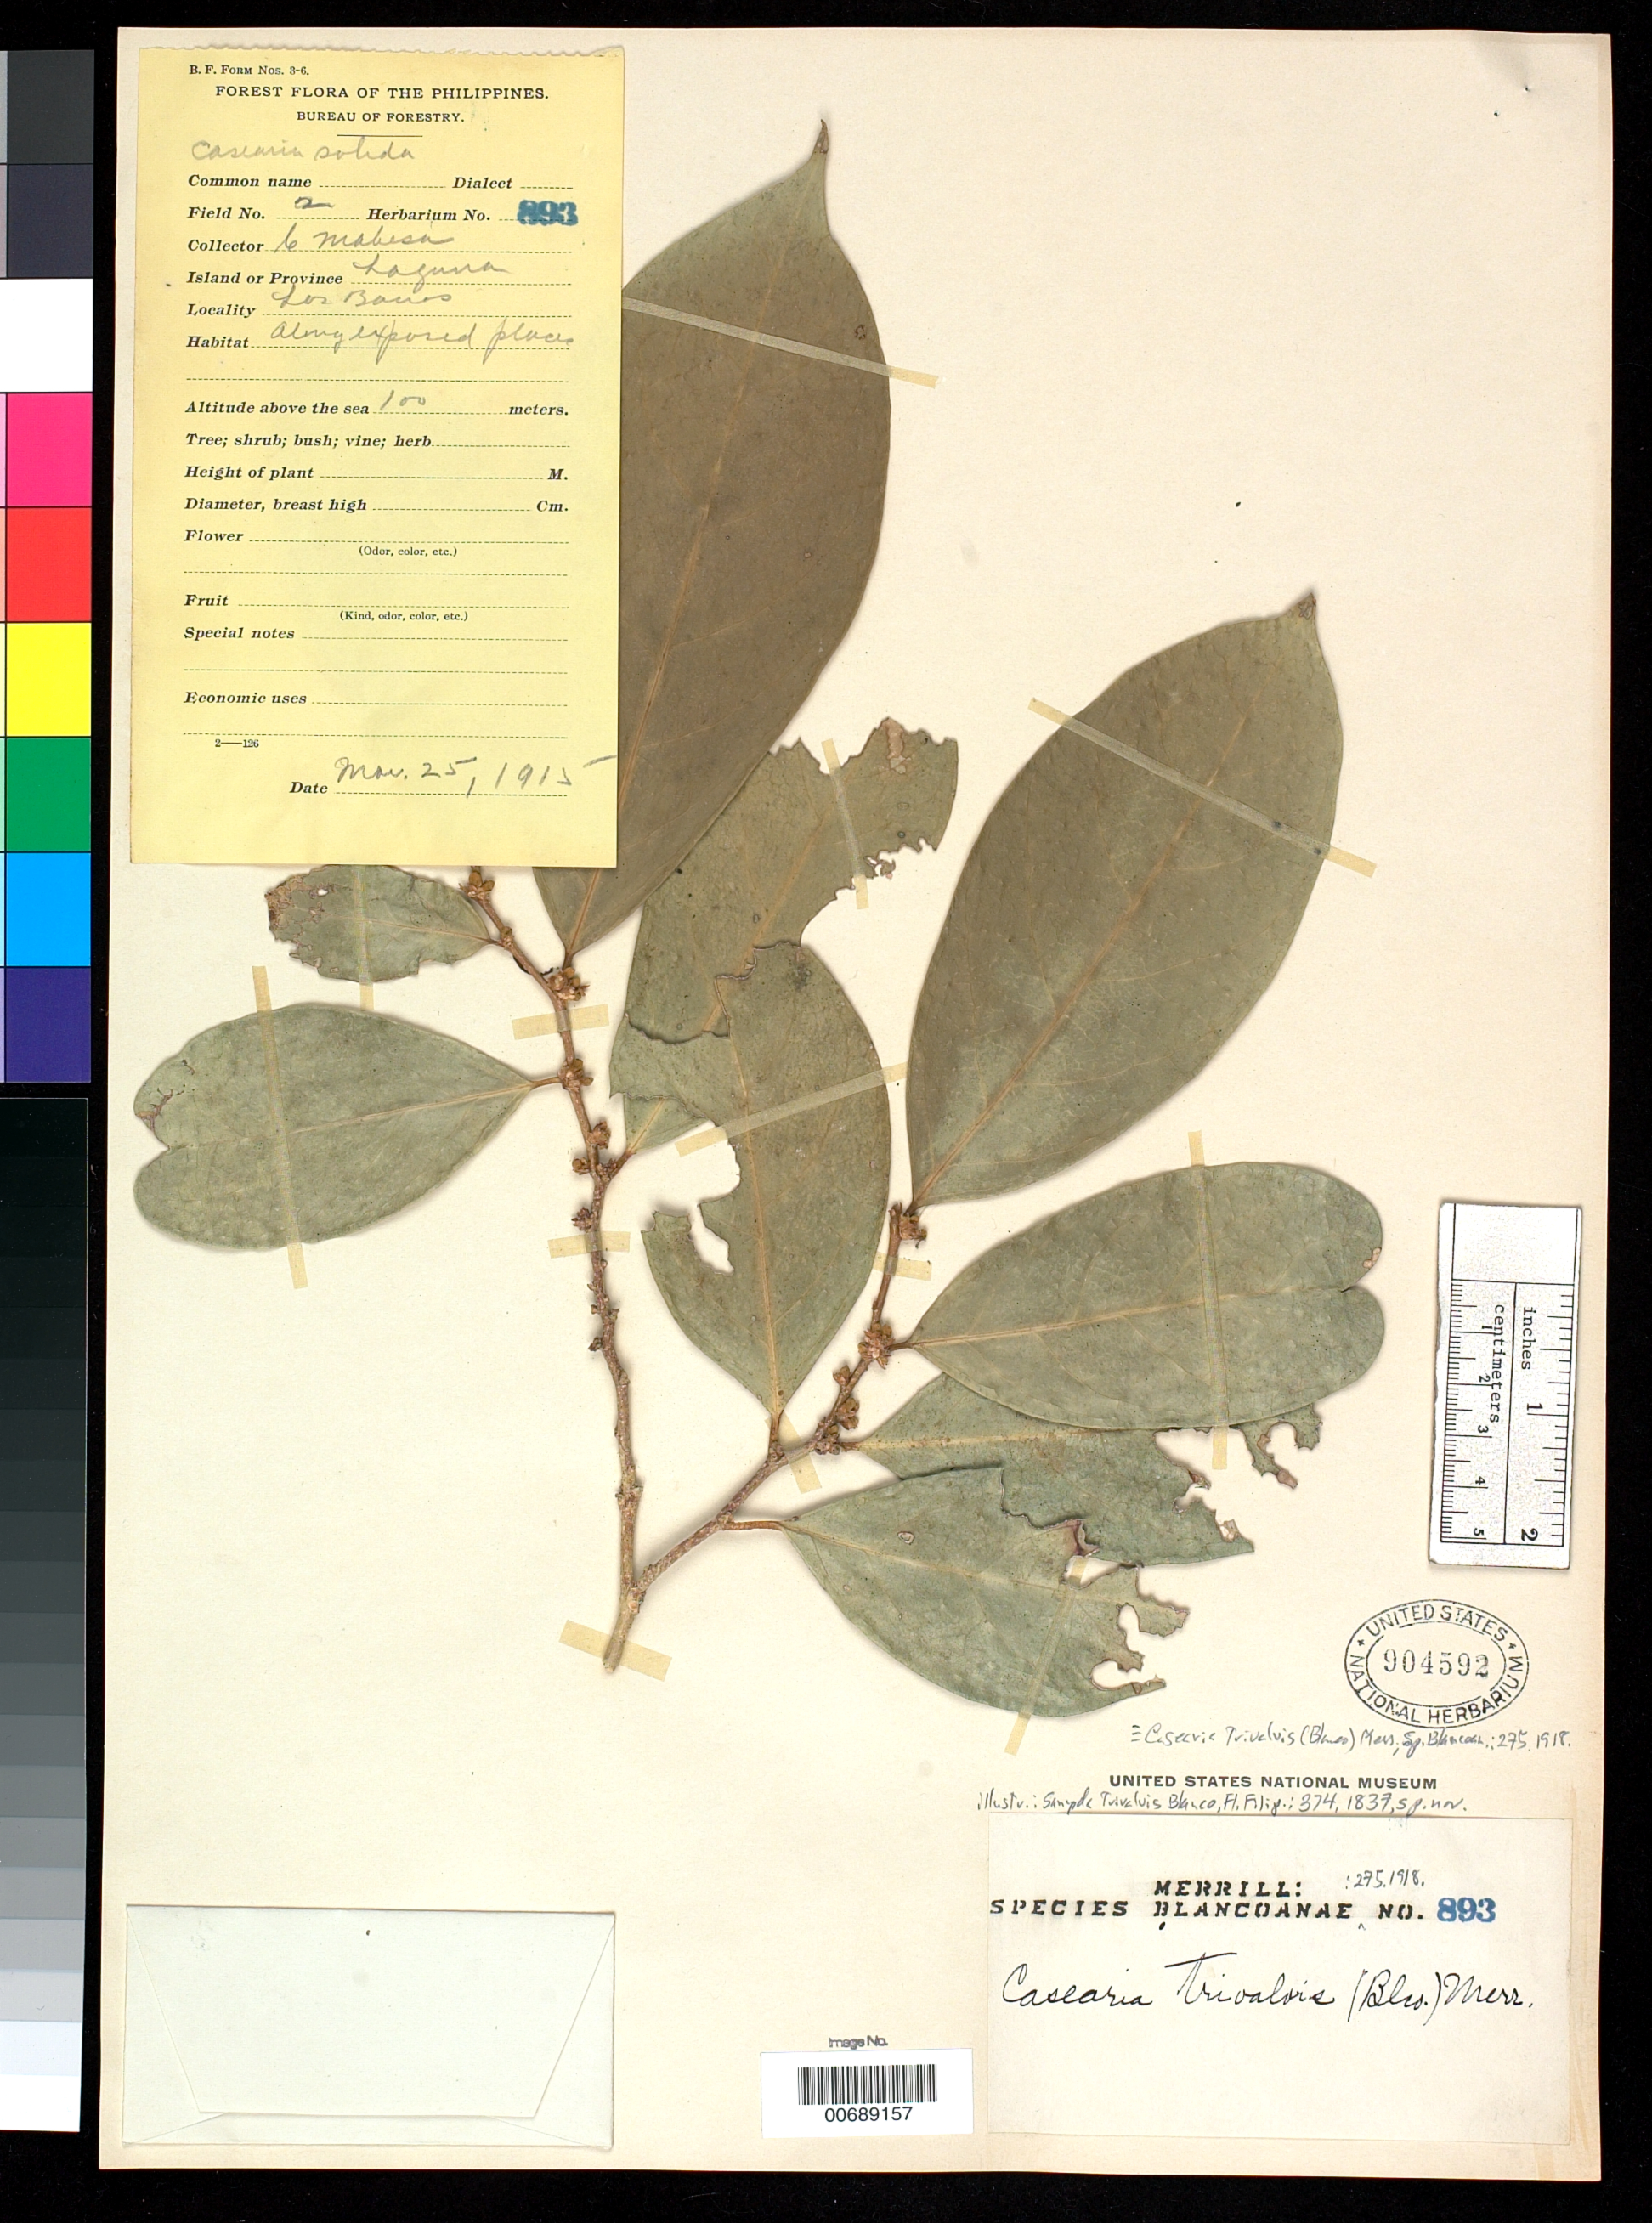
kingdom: Plantae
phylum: Tracheophyta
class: Magnoliopsida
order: Malpighiales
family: Salicaceae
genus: Casearia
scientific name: Casearia trivalvis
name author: (Blanco) Merr.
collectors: C. Mabesa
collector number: Sp. Blancoan. 0893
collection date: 1915-03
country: Philippines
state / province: Calabarzon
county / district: Laguna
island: Luzon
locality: Los Baños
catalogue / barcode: US 904592